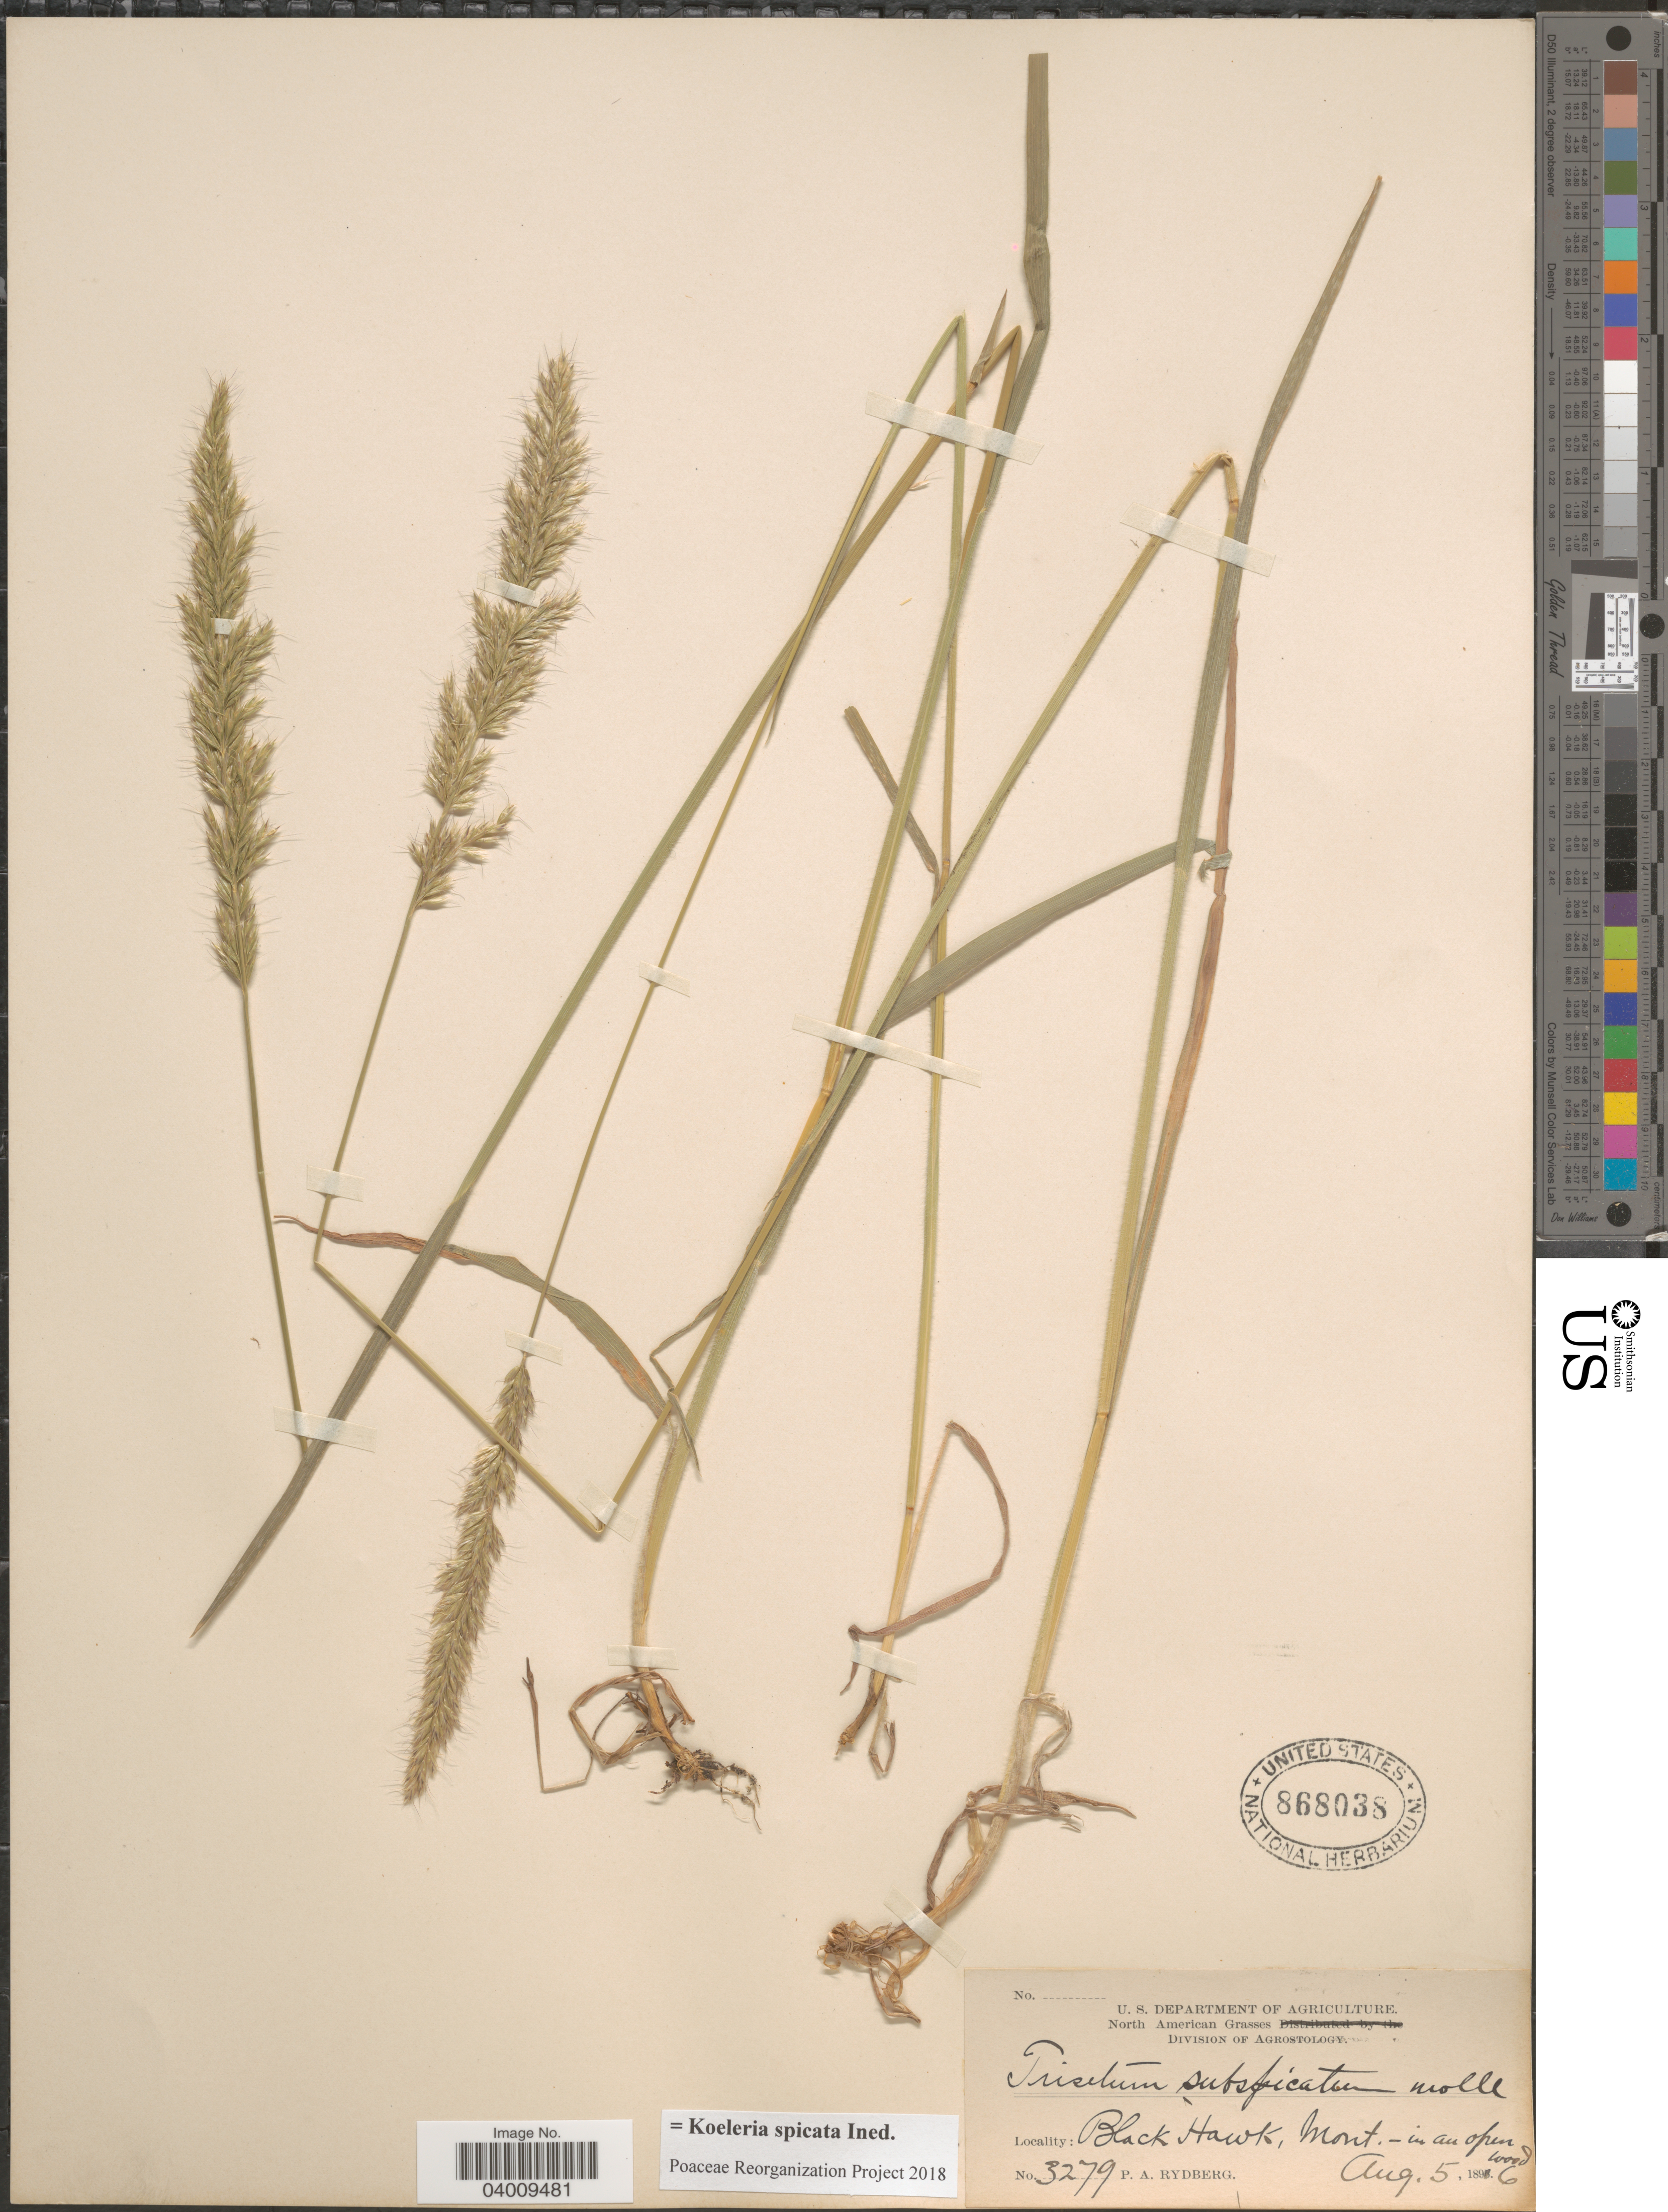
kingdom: Plantae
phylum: Tracheophyta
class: Liliopsida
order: Poales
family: Poaceae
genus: Koeleria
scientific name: Koeleria spicata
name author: (L.) Barberá et al.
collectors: P. A. Rydberg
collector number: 3279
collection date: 1896-08-05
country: United States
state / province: Montana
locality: Black Hawk.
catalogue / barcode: US 868038